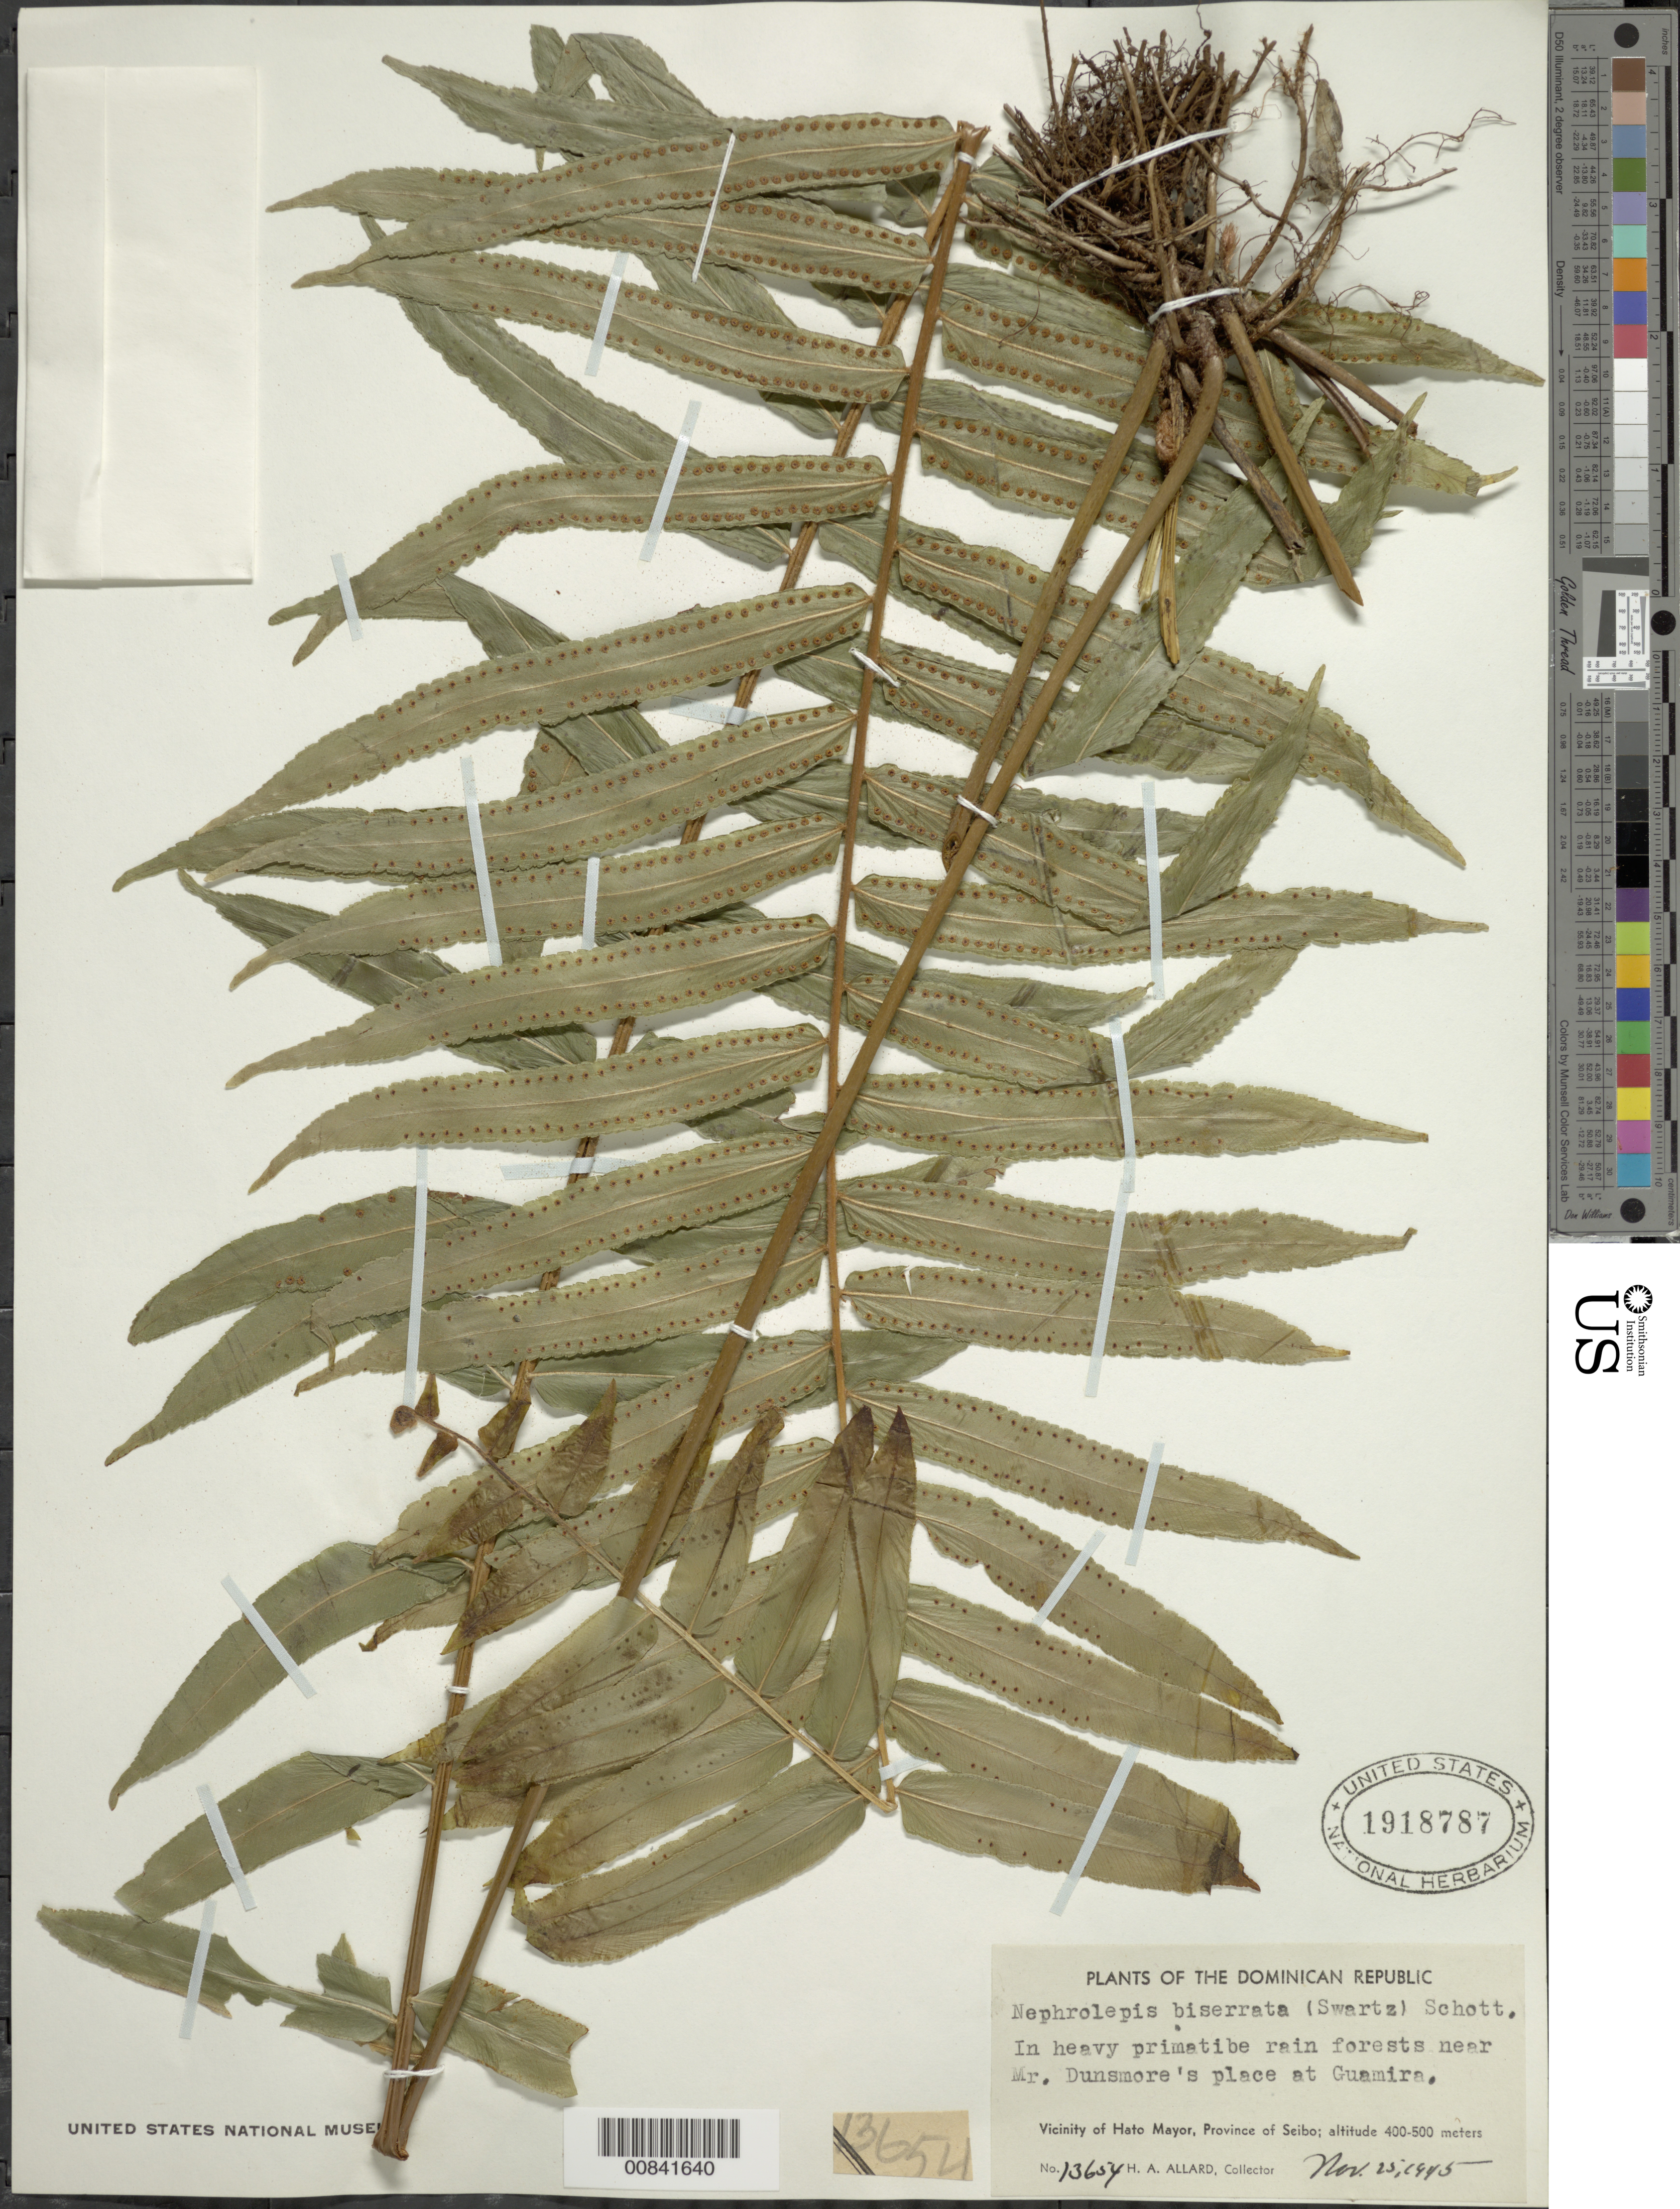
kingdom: Plantae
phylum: Tracheophyta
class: Polypodiopsida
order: Polypodiales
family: Nephrolepidaceae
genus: Nephrolepis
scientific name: Nephrolepis biserrata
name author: (Sw.) Schott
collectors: H. A. Allard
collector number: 13654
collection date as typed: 25 Nov 1945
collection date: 1945-11-25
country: Dominican Republic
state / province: El Seibo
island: Hispaniola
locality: Hato Mayor vicinity, near Mr. Dunsmore's place at Guamira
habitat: Heavy primitive rainforest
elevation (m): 400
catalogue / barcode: US 1918787